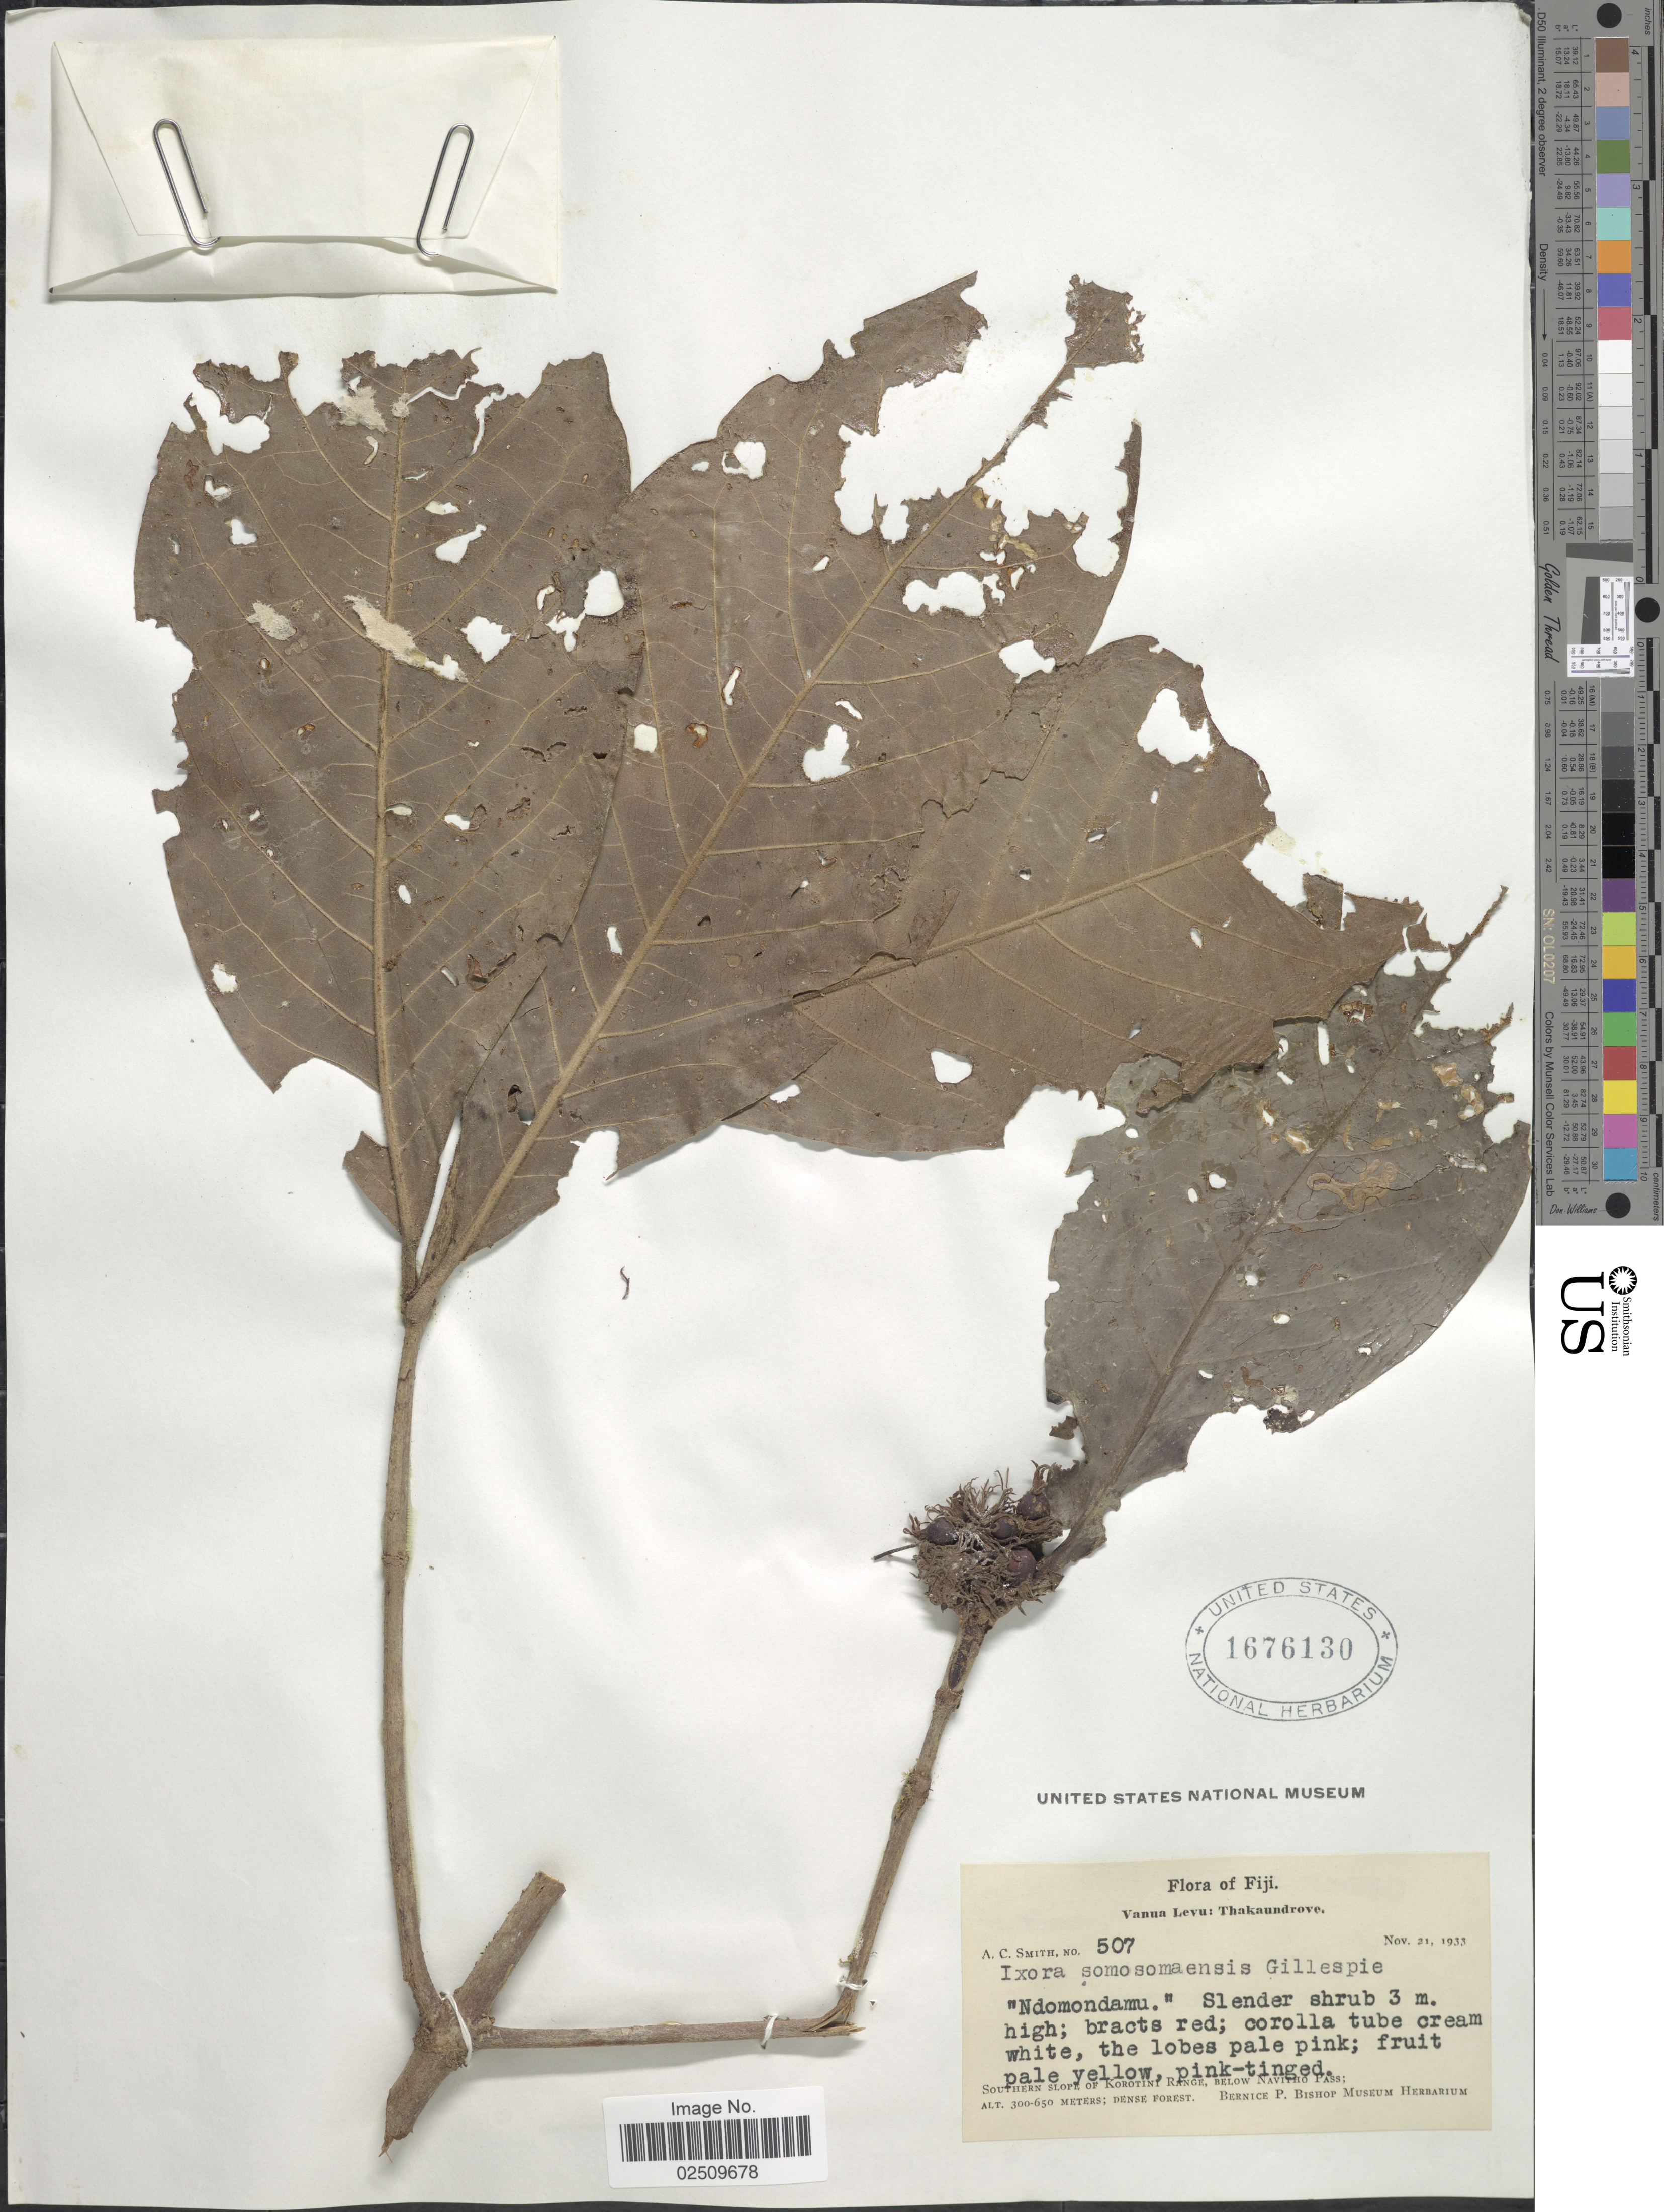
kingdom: Plantae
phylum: Tracheophyta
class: Magnoliopsida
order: Gentianales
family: Rubiaceae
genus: Ixora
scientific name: Ixora somosomaensis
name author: Gillespie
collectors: A. C. Smith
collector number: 507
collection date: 1933-11-21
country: Fiji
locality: Vanua Levu: Thakaundrove, Southern slope of Korotini Range, below Navitho Pass; dense forest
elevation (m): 300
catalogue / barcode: US 1676130